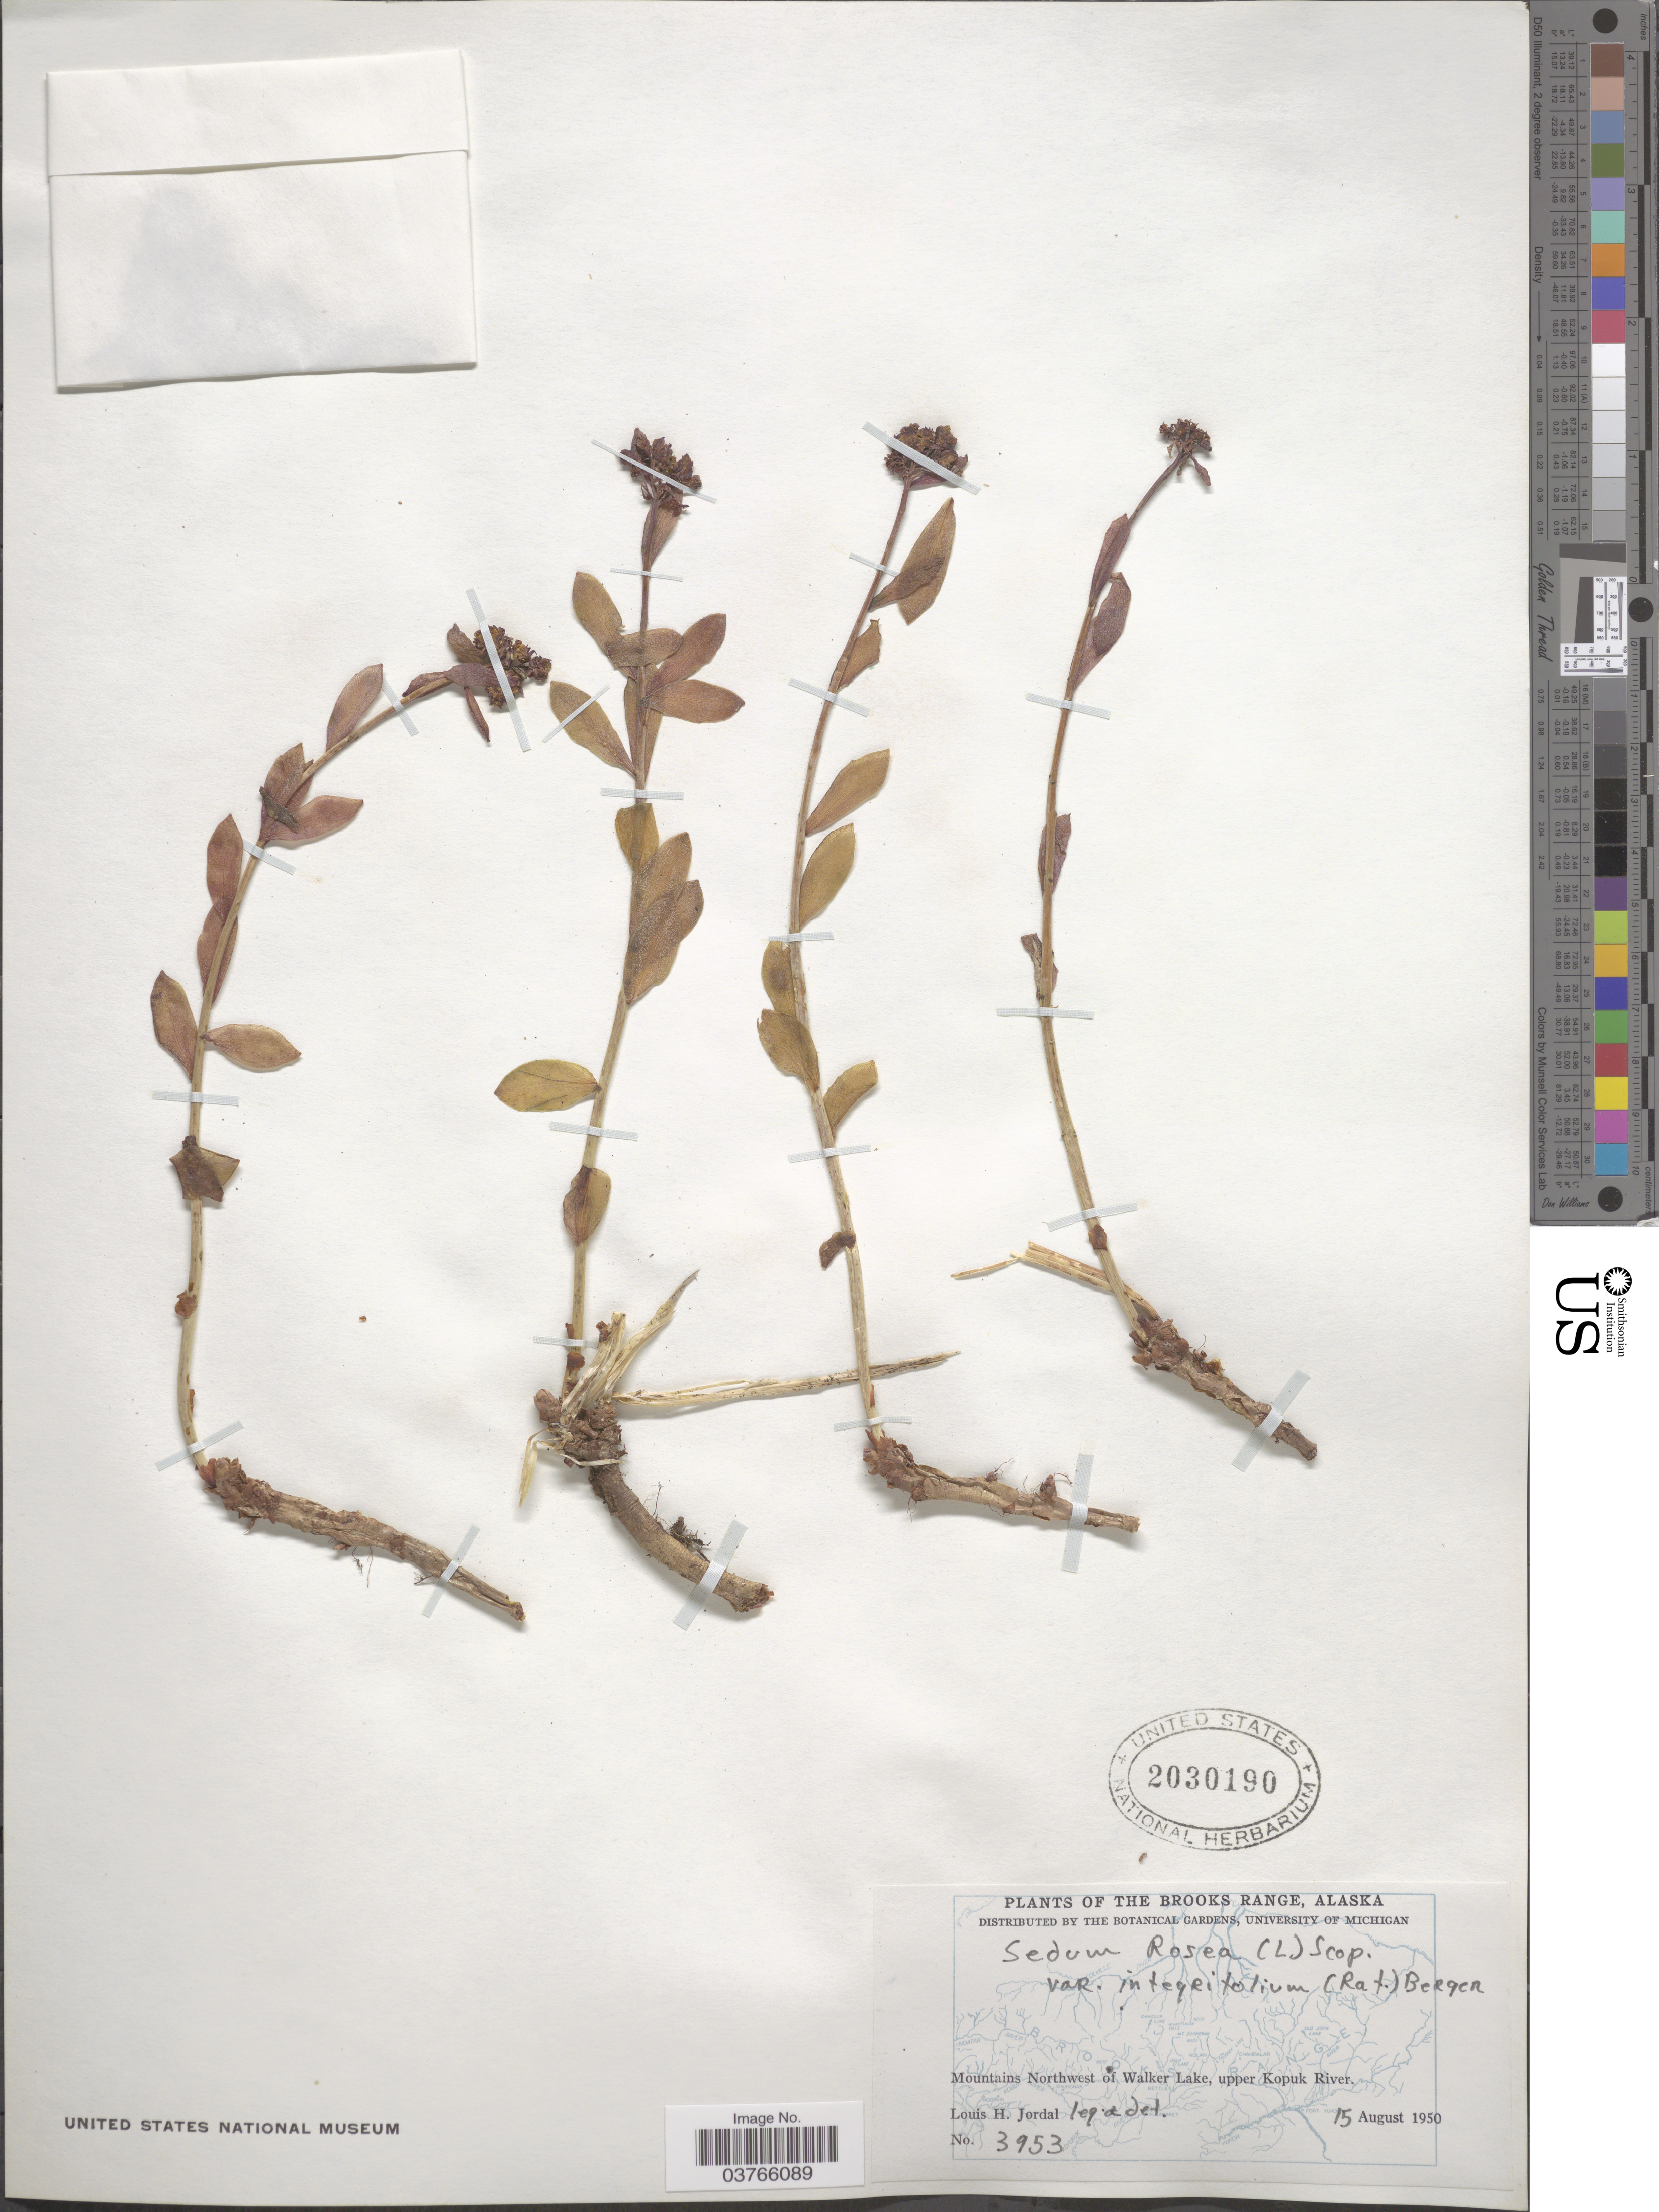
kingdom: Plantae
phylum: Tracheophyta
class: Magnoliopsida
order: Saxifragales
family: Crassulaceae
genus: Rhodiola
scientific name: Rhodiola integrifolia subsp. integrifolia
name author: Raf.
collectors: L. Jordal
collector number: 3953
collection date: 1950-08-15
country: United States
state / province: Alaska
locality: The Brooks Range. Mountains Northwest of Walker Lake, upper Kopuk River.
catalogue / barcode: US 2030190